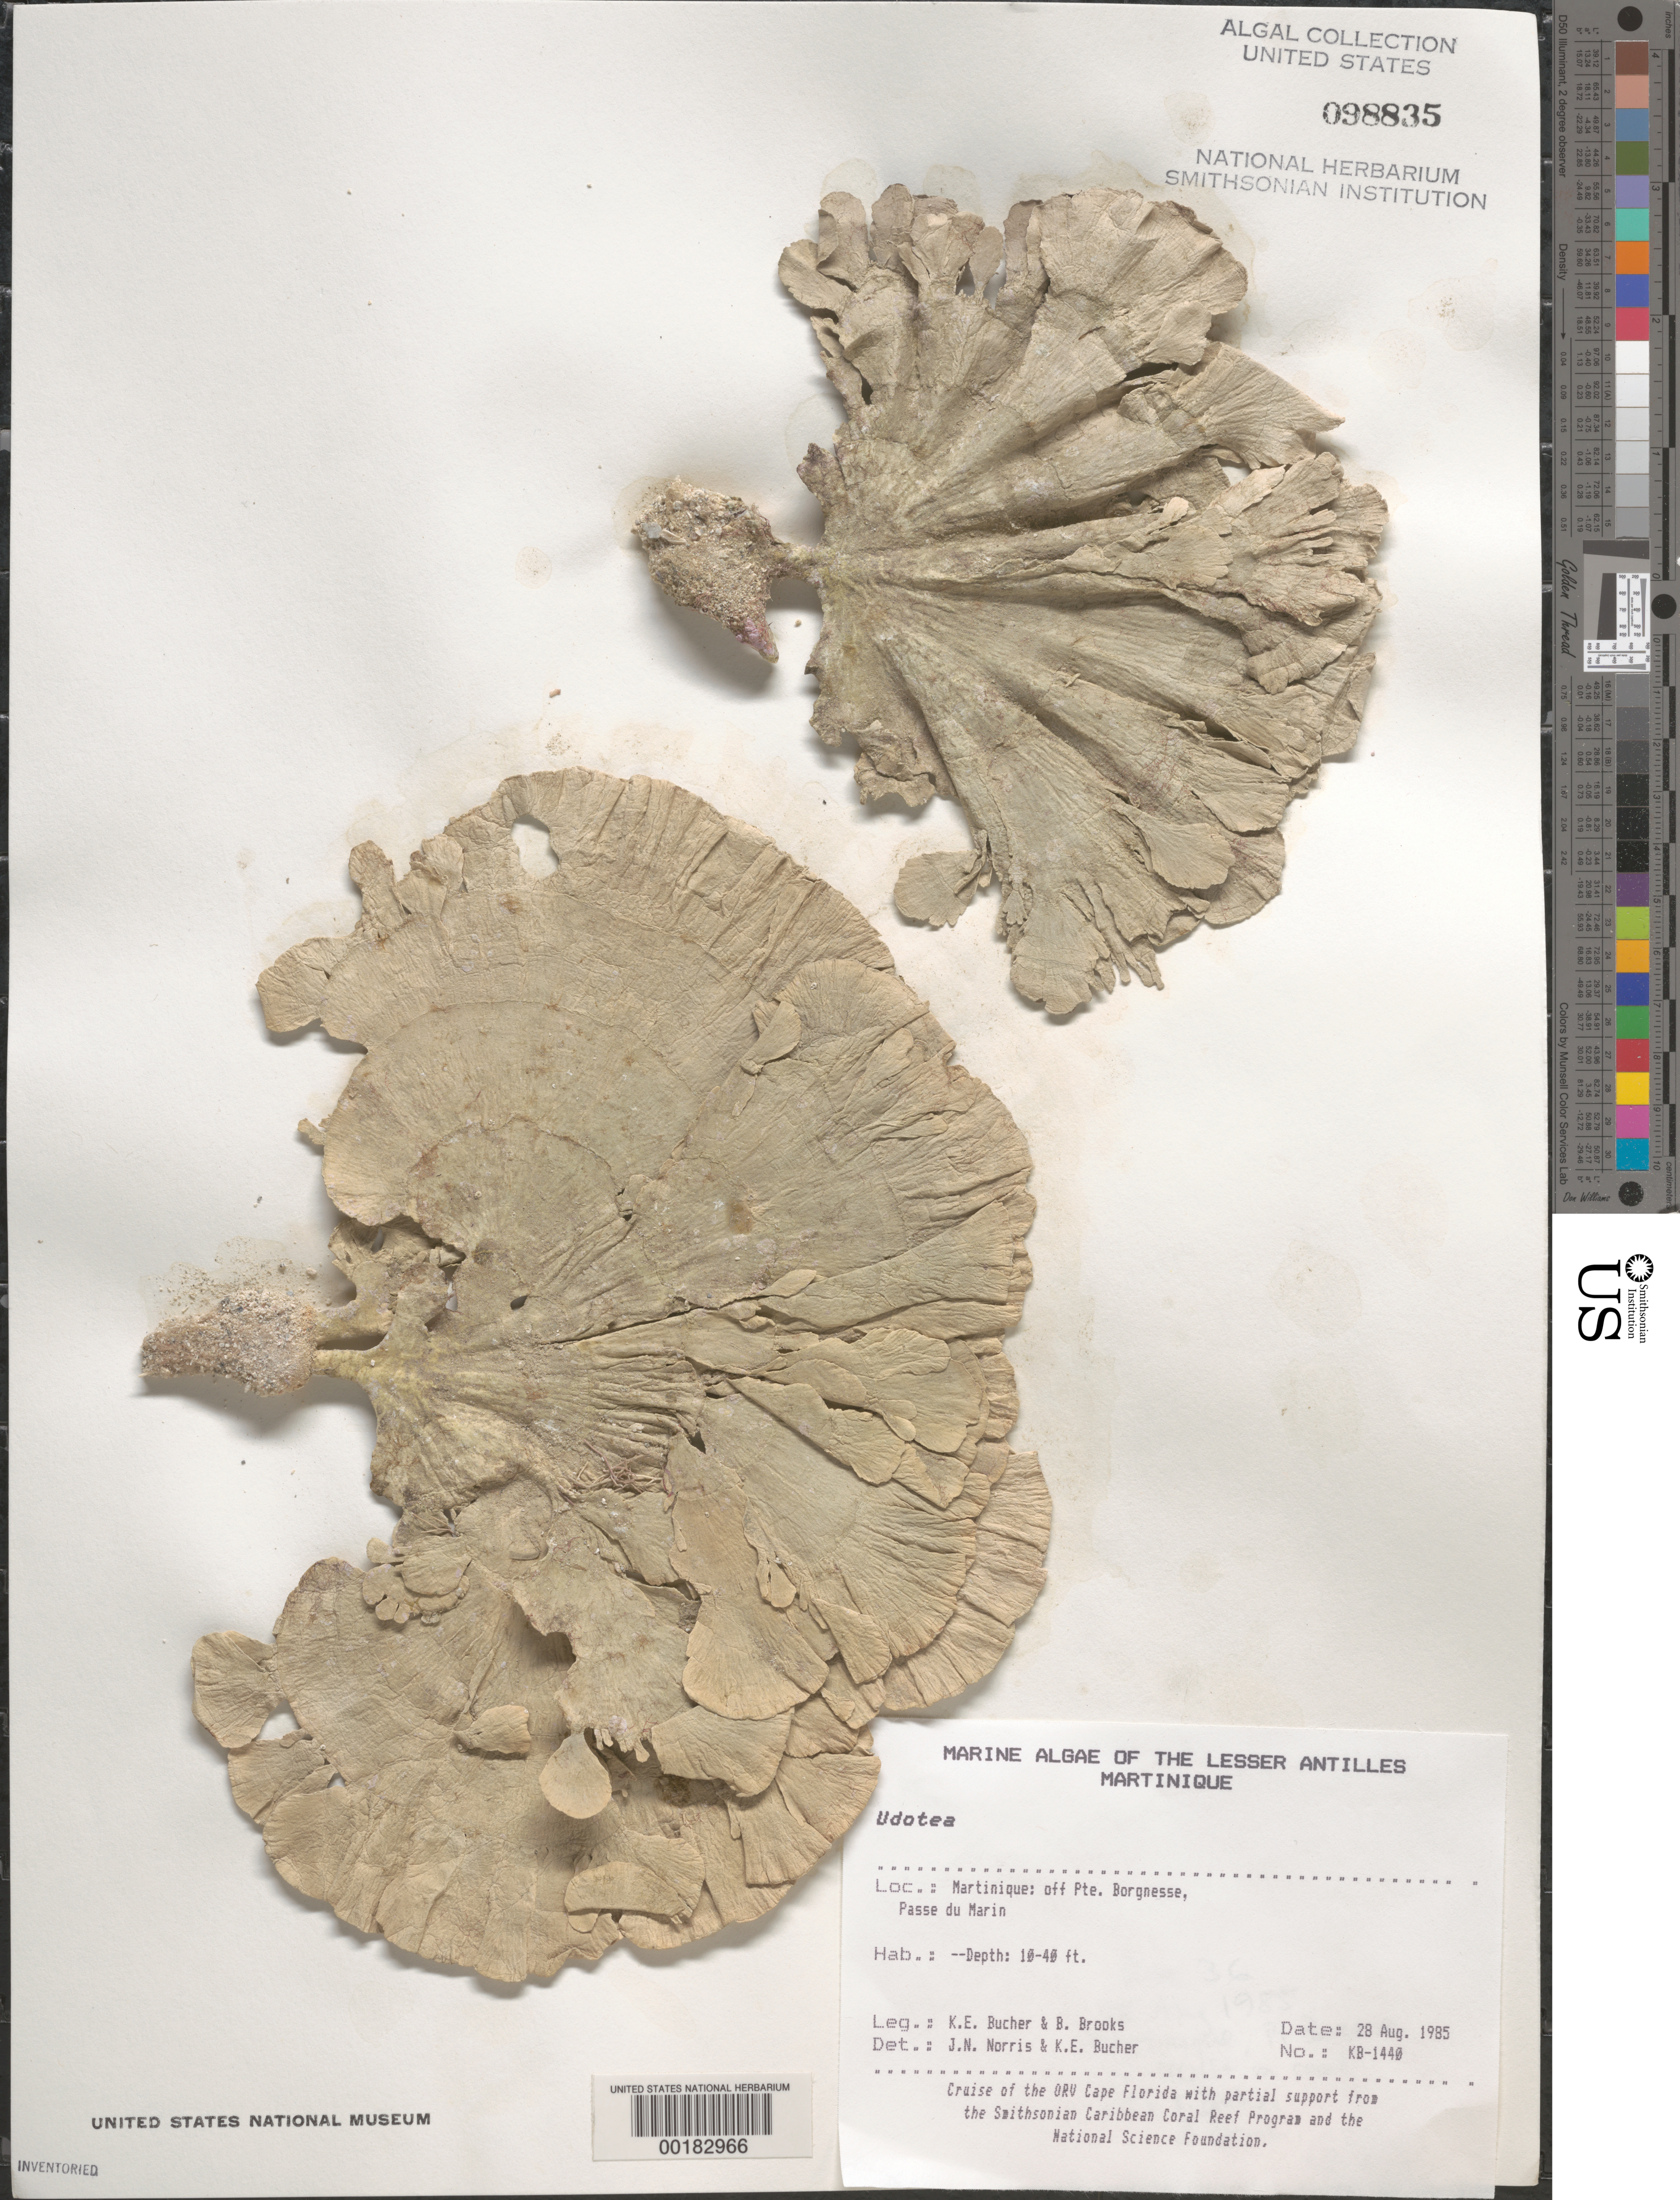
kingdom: Plantae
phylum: Chlorophyta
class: Ulvophyceae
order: Bryopsidales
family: Udoteaceae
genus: Udotea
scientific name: Udotea sp.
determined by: Norris, J. N.; Bucher, K. E.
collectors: K. E. Bucher & B. Brooks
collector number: Kb-1440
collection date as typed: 28 Aug 1985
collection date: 1985-08-28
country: Martinique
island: Martinique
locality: Passe du Marin, off Pointe Borgnesse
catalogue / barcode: US 98835